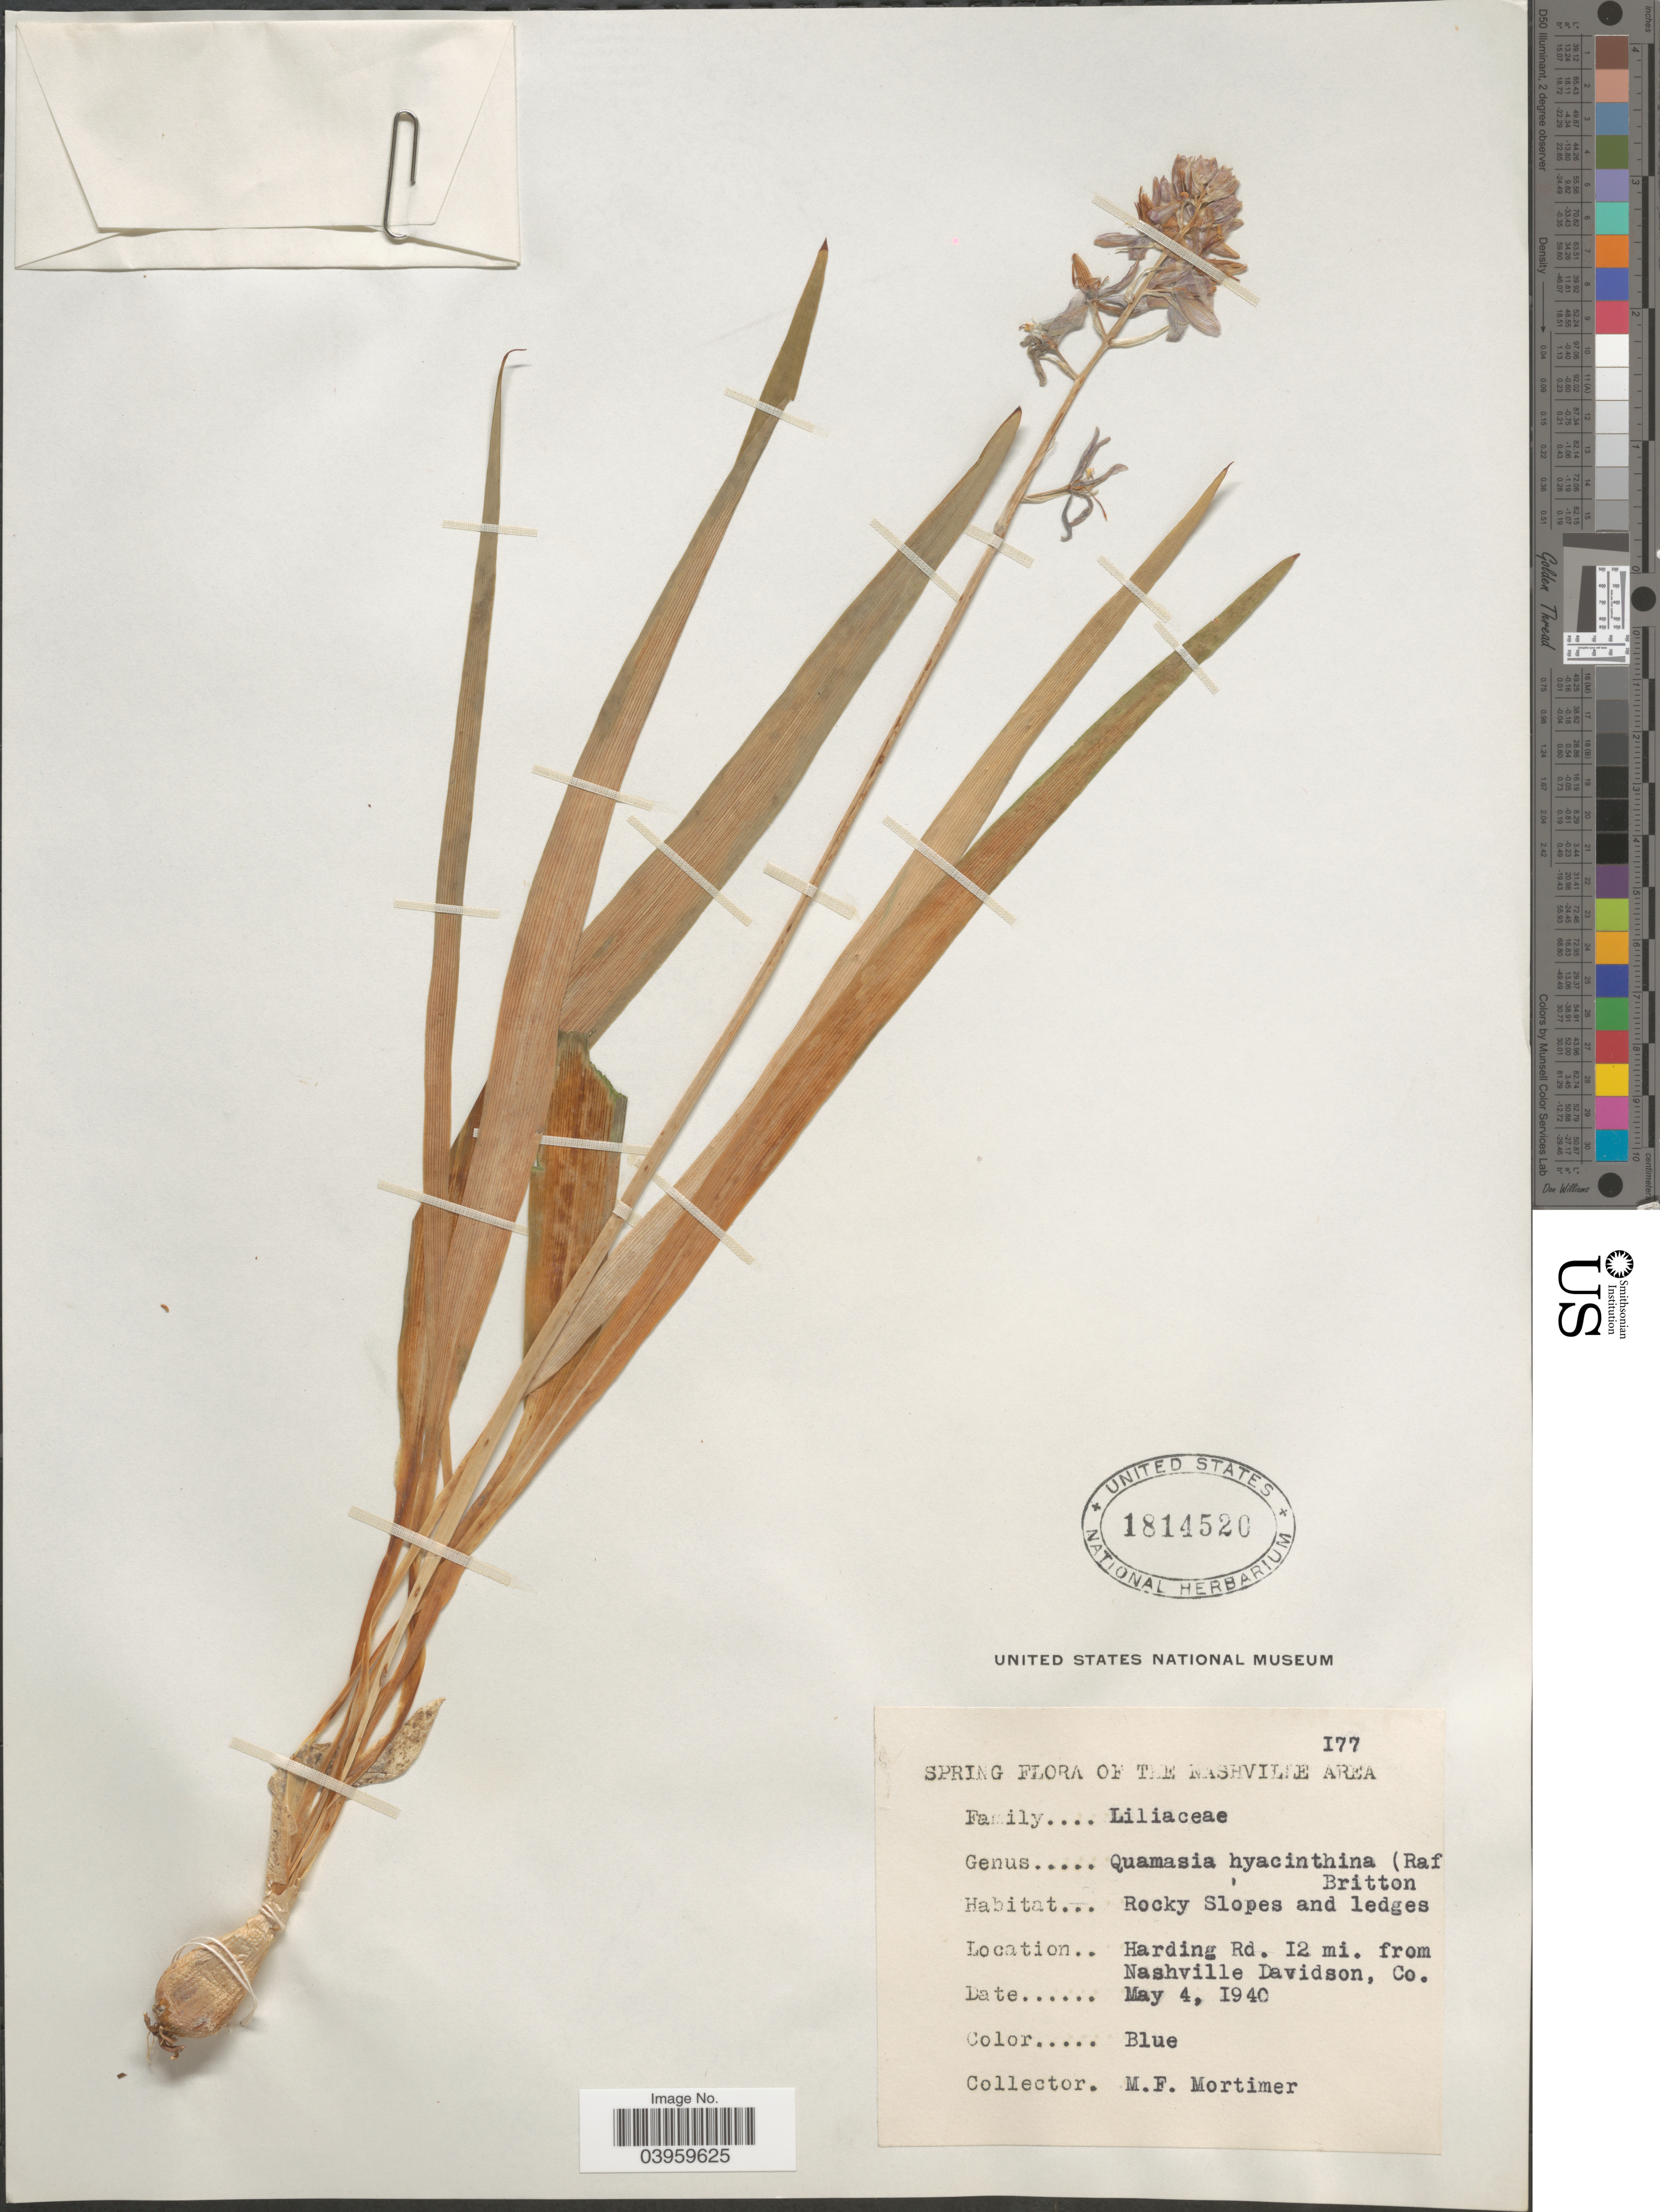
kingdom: Plantae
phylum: Tracheophyta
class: Liliopsida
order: Asparagales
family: Asparagaceae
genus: Camassia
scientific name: Camassia scilloides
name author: (Raf.) Cory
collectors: M. Mortimer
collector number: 177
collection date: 1940-05-04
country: United States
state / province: Tennessee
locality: Spring of the Nashville Area. Rocky Slopes and ledges. Harding Rd. 12 mi. from Nashville Davidson, Co.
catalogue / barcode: US 1814520